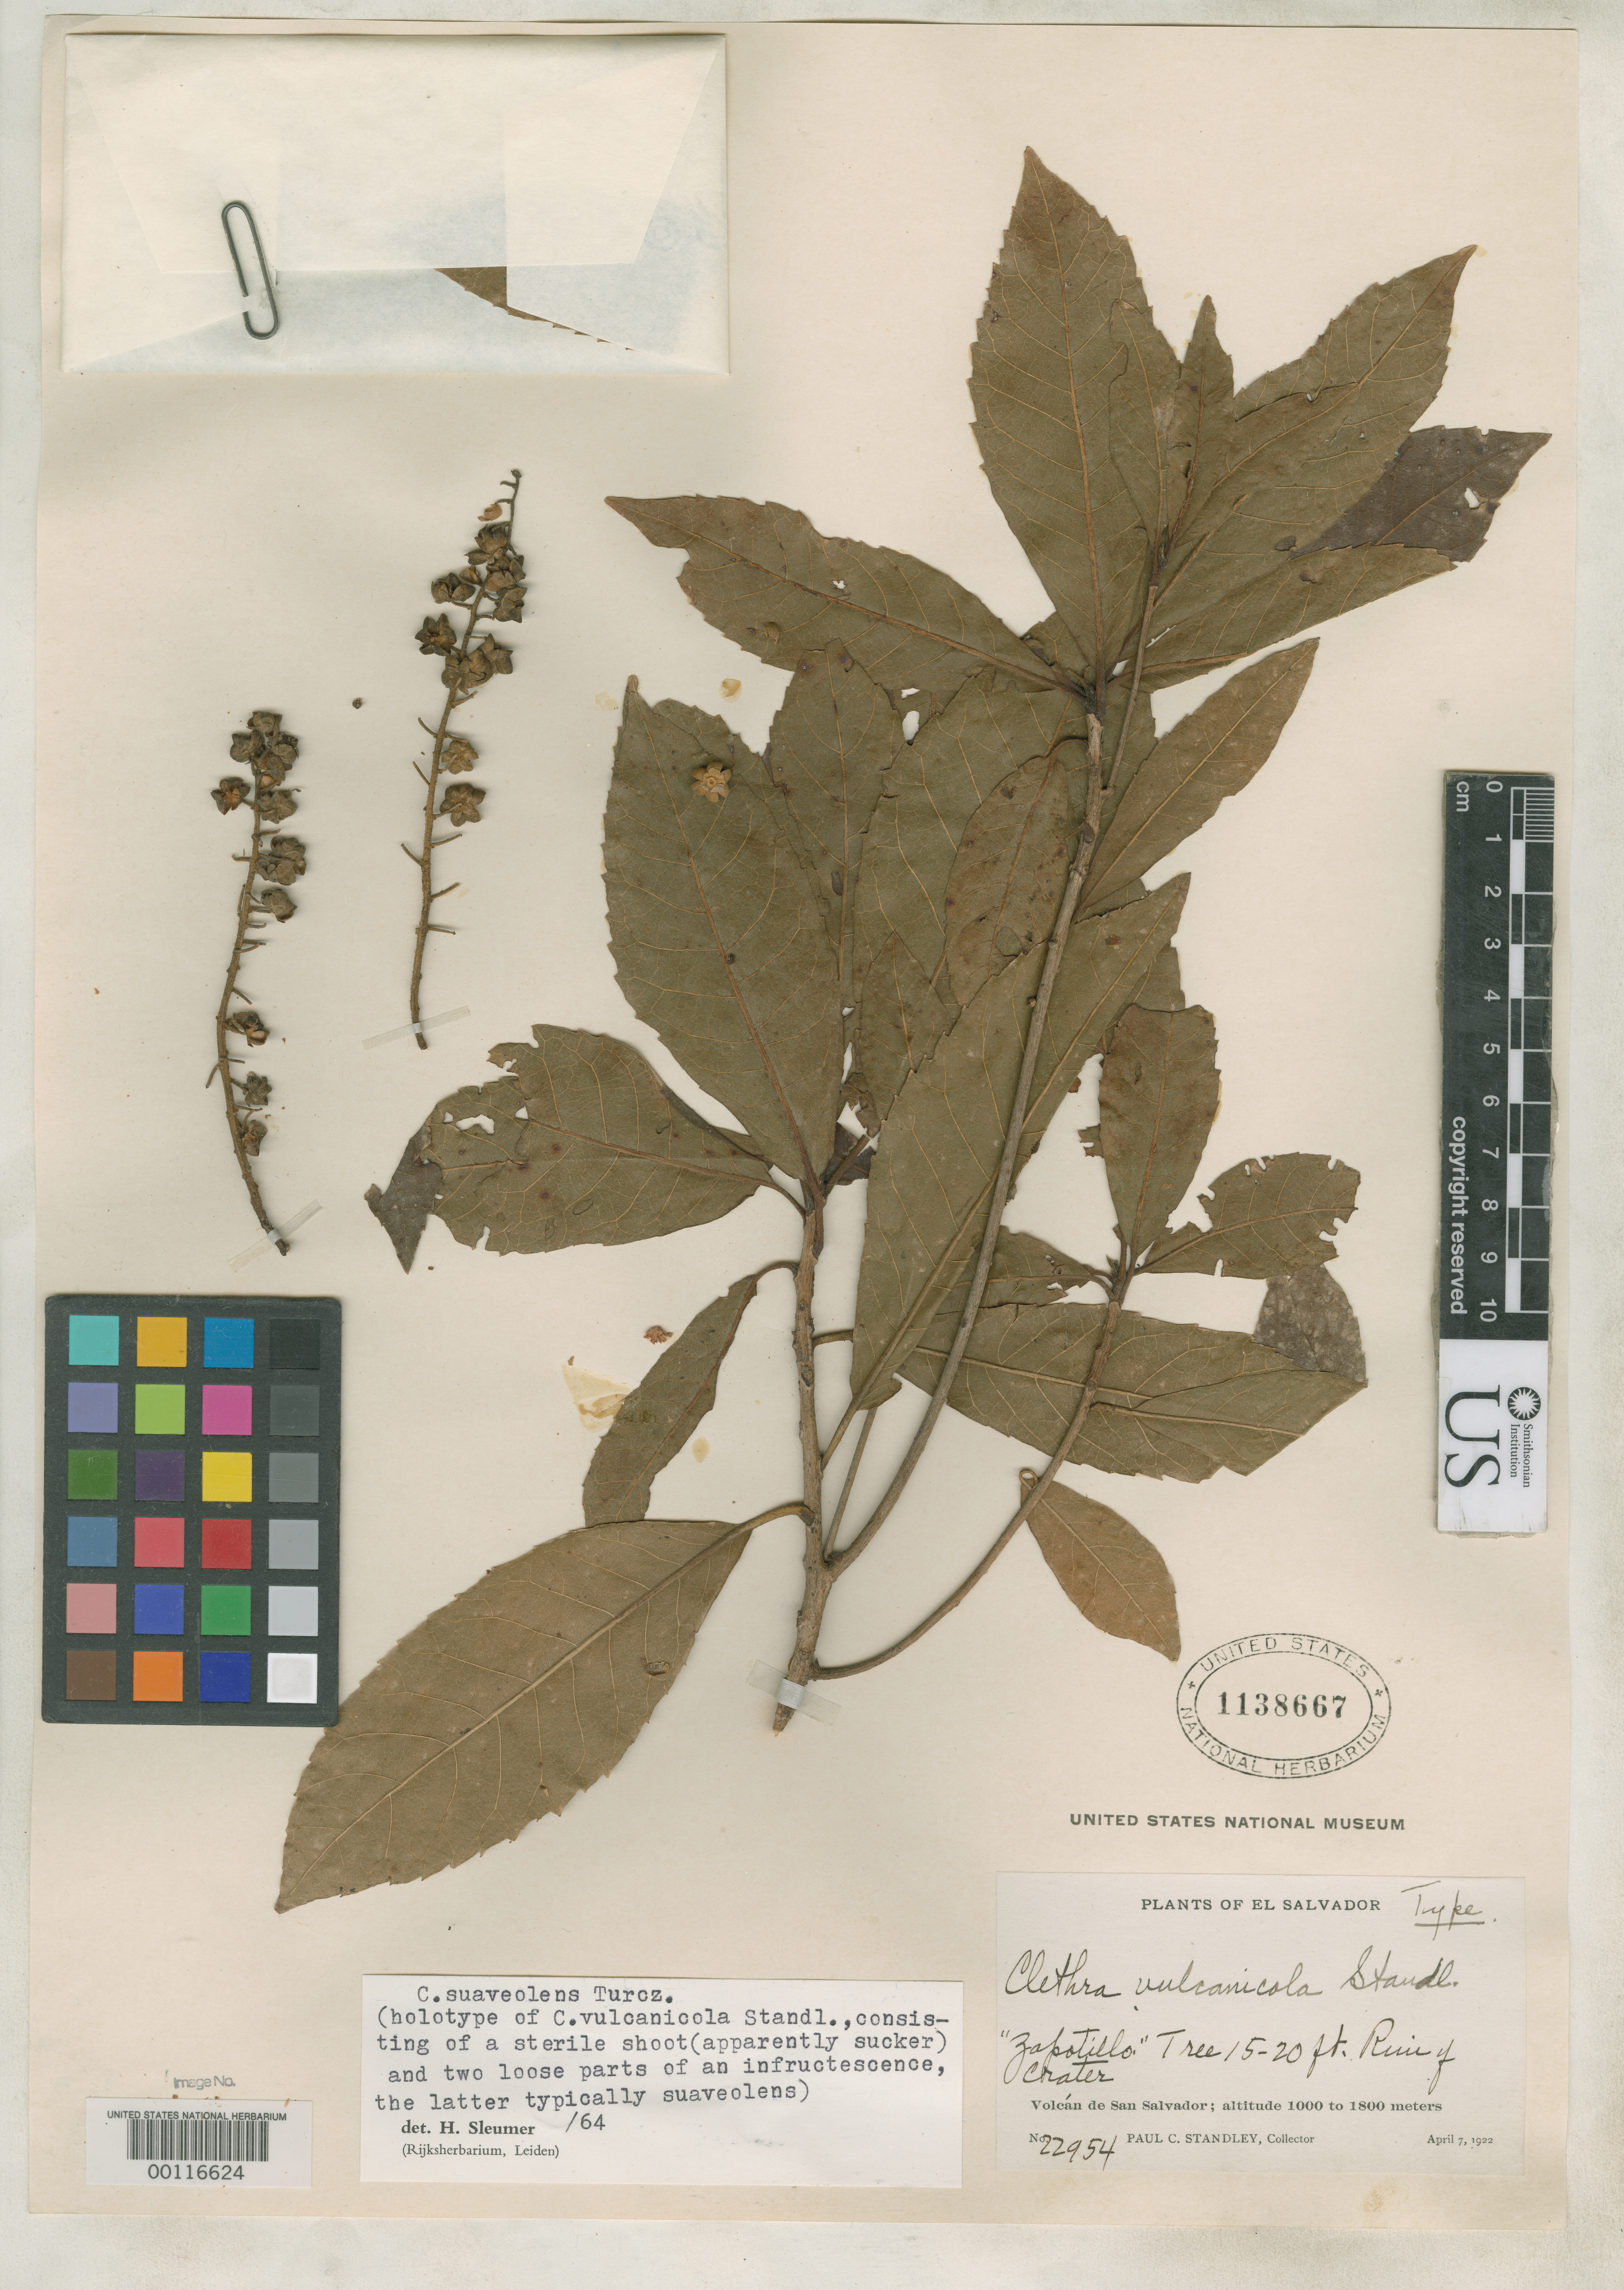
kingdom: Plantae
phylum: Tracheophyta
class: Magnoliopsida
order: Ericales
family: Clethraceae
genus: Clethra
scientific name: Clethra vulcanicola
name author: Standl.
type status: Holotype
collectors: P. C. Standley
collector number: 22954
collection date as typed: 07 Apr 1923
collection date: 1923-04-07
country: El Salvador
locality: San Salvador Volcano.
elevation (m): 1800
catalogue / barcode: US 1138667